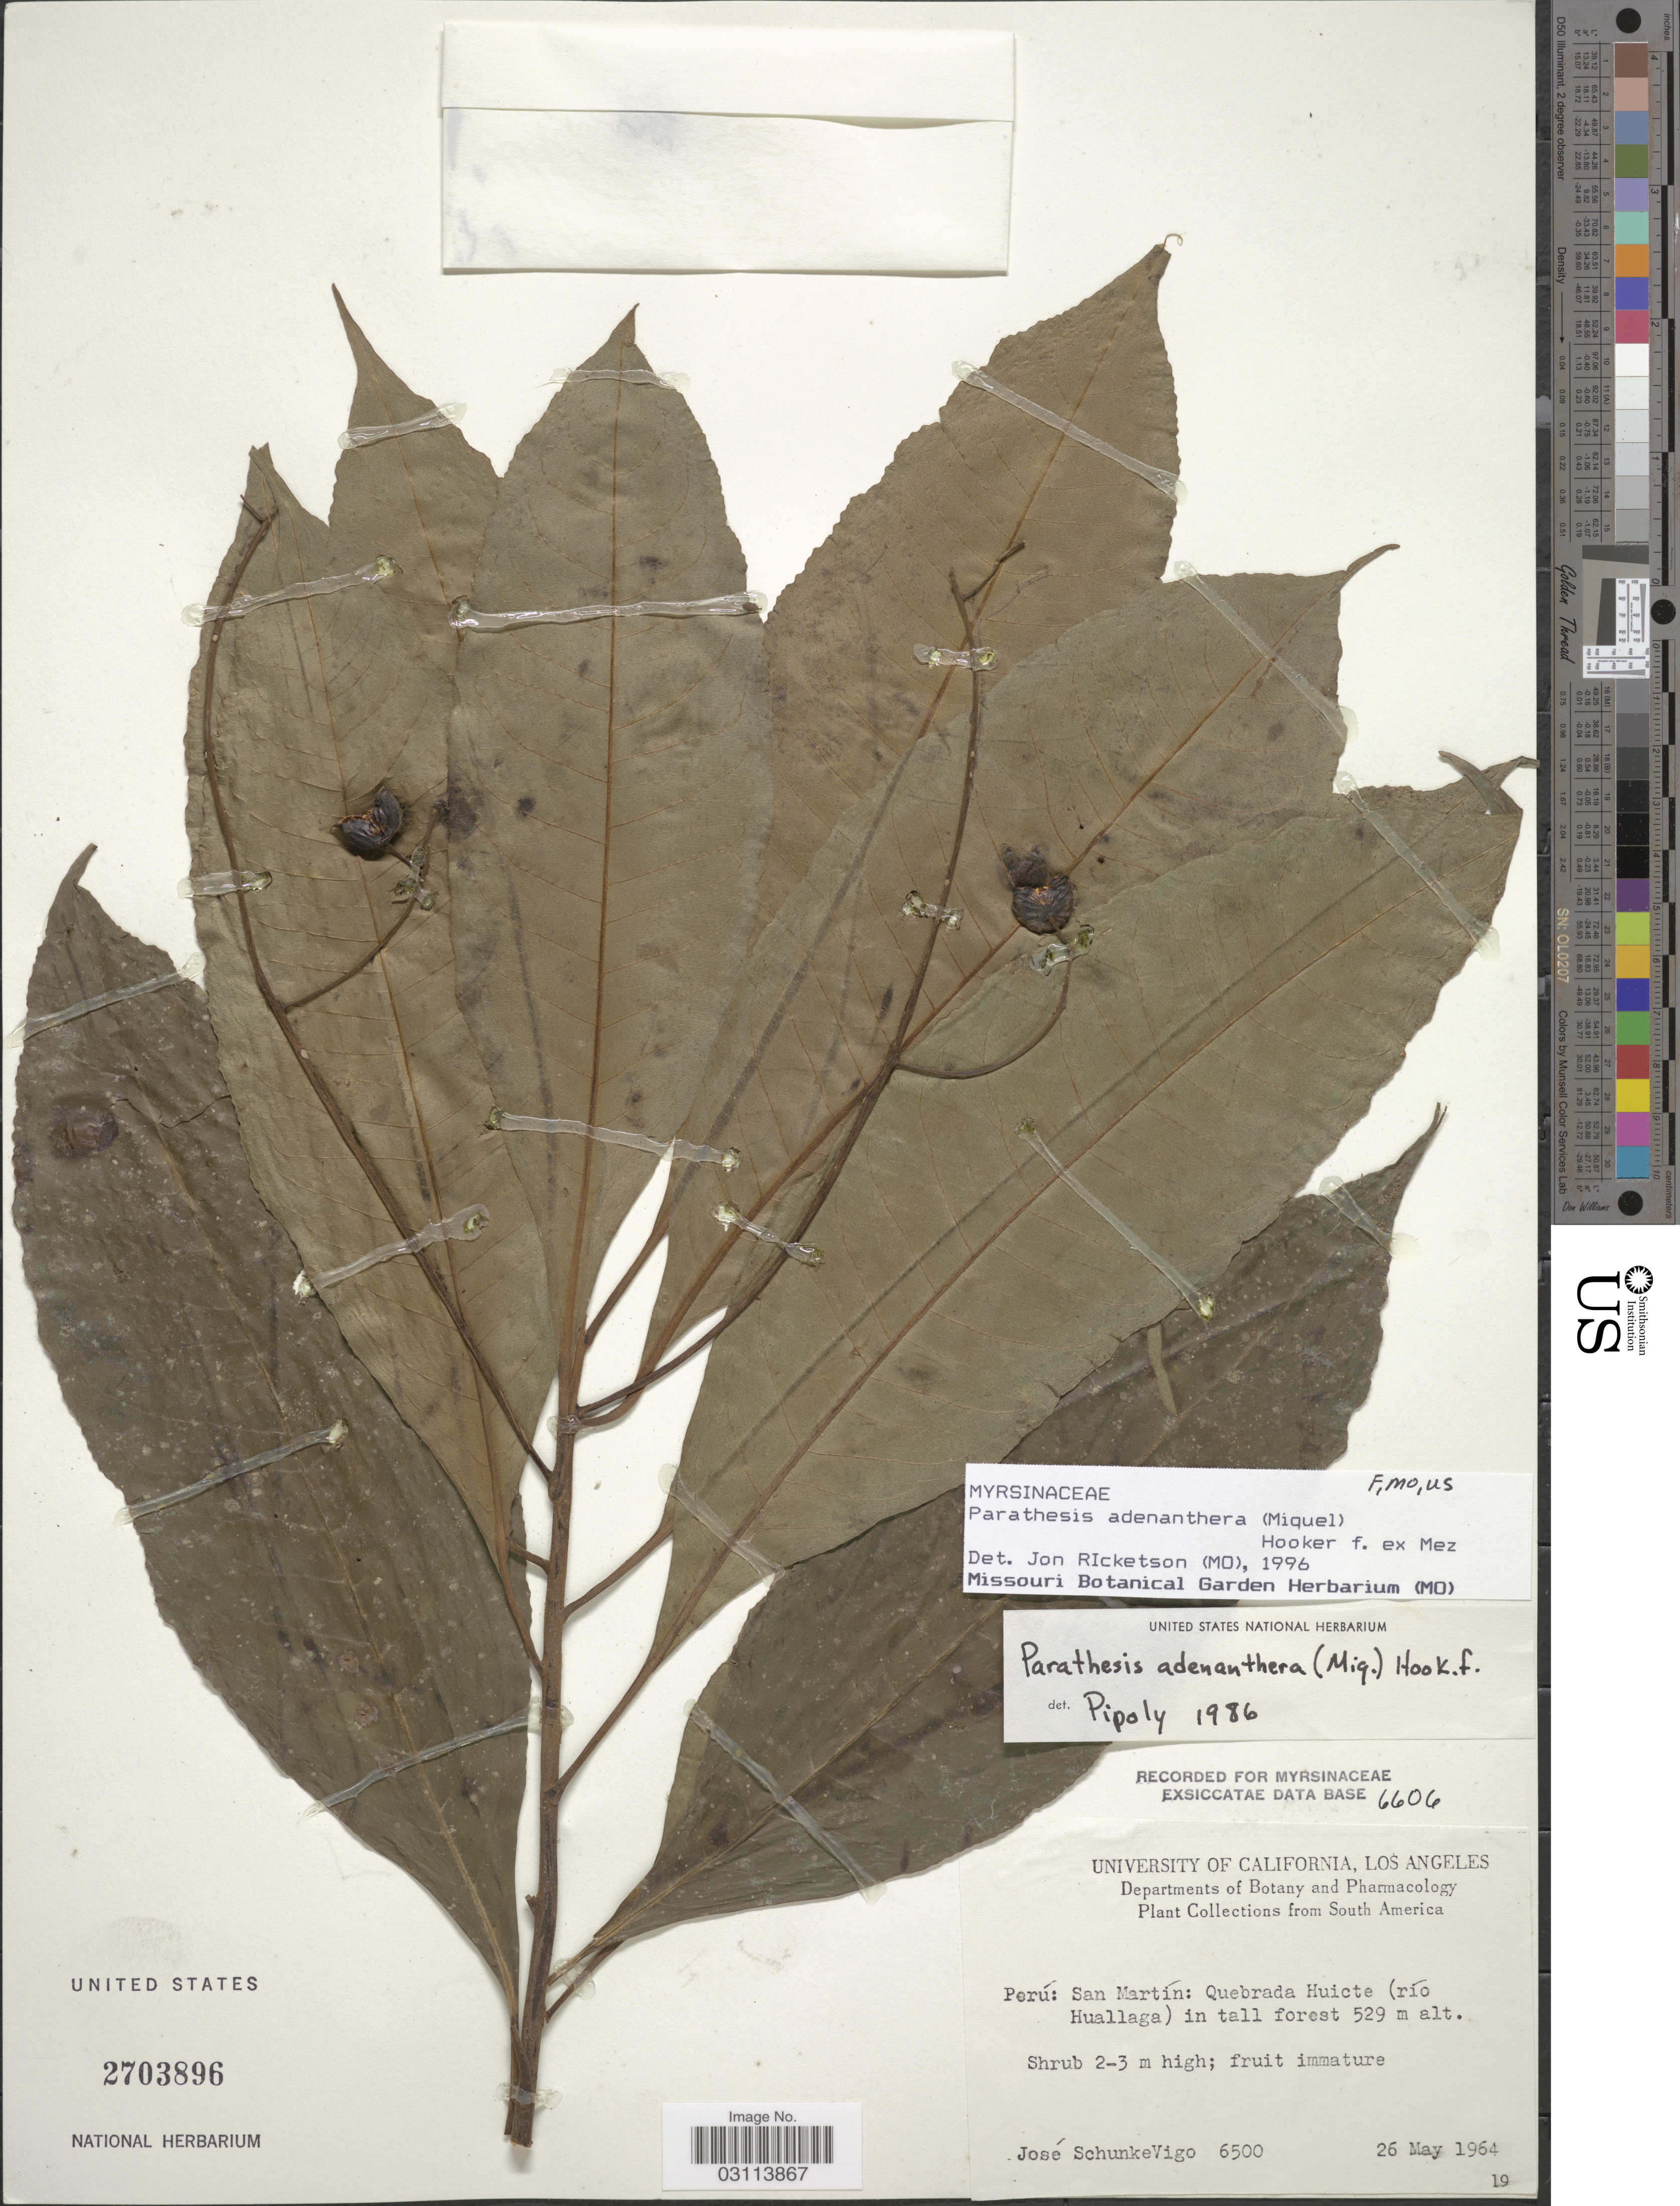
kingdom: Plantae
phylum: Tracheophyta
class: Magnoliopsida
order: Ericales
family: Primulaceae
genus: Parathesis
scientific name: Parathesis adenanthera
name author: (Miq.) Hook. f. ex Mez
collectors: J. Schunke Vigo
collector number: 6500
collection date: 1964-05-26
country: Peru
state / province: San Martín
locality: Quebrada Huicte (río Huallaga) in tall forest.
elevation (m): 529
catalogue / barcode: US 2703896